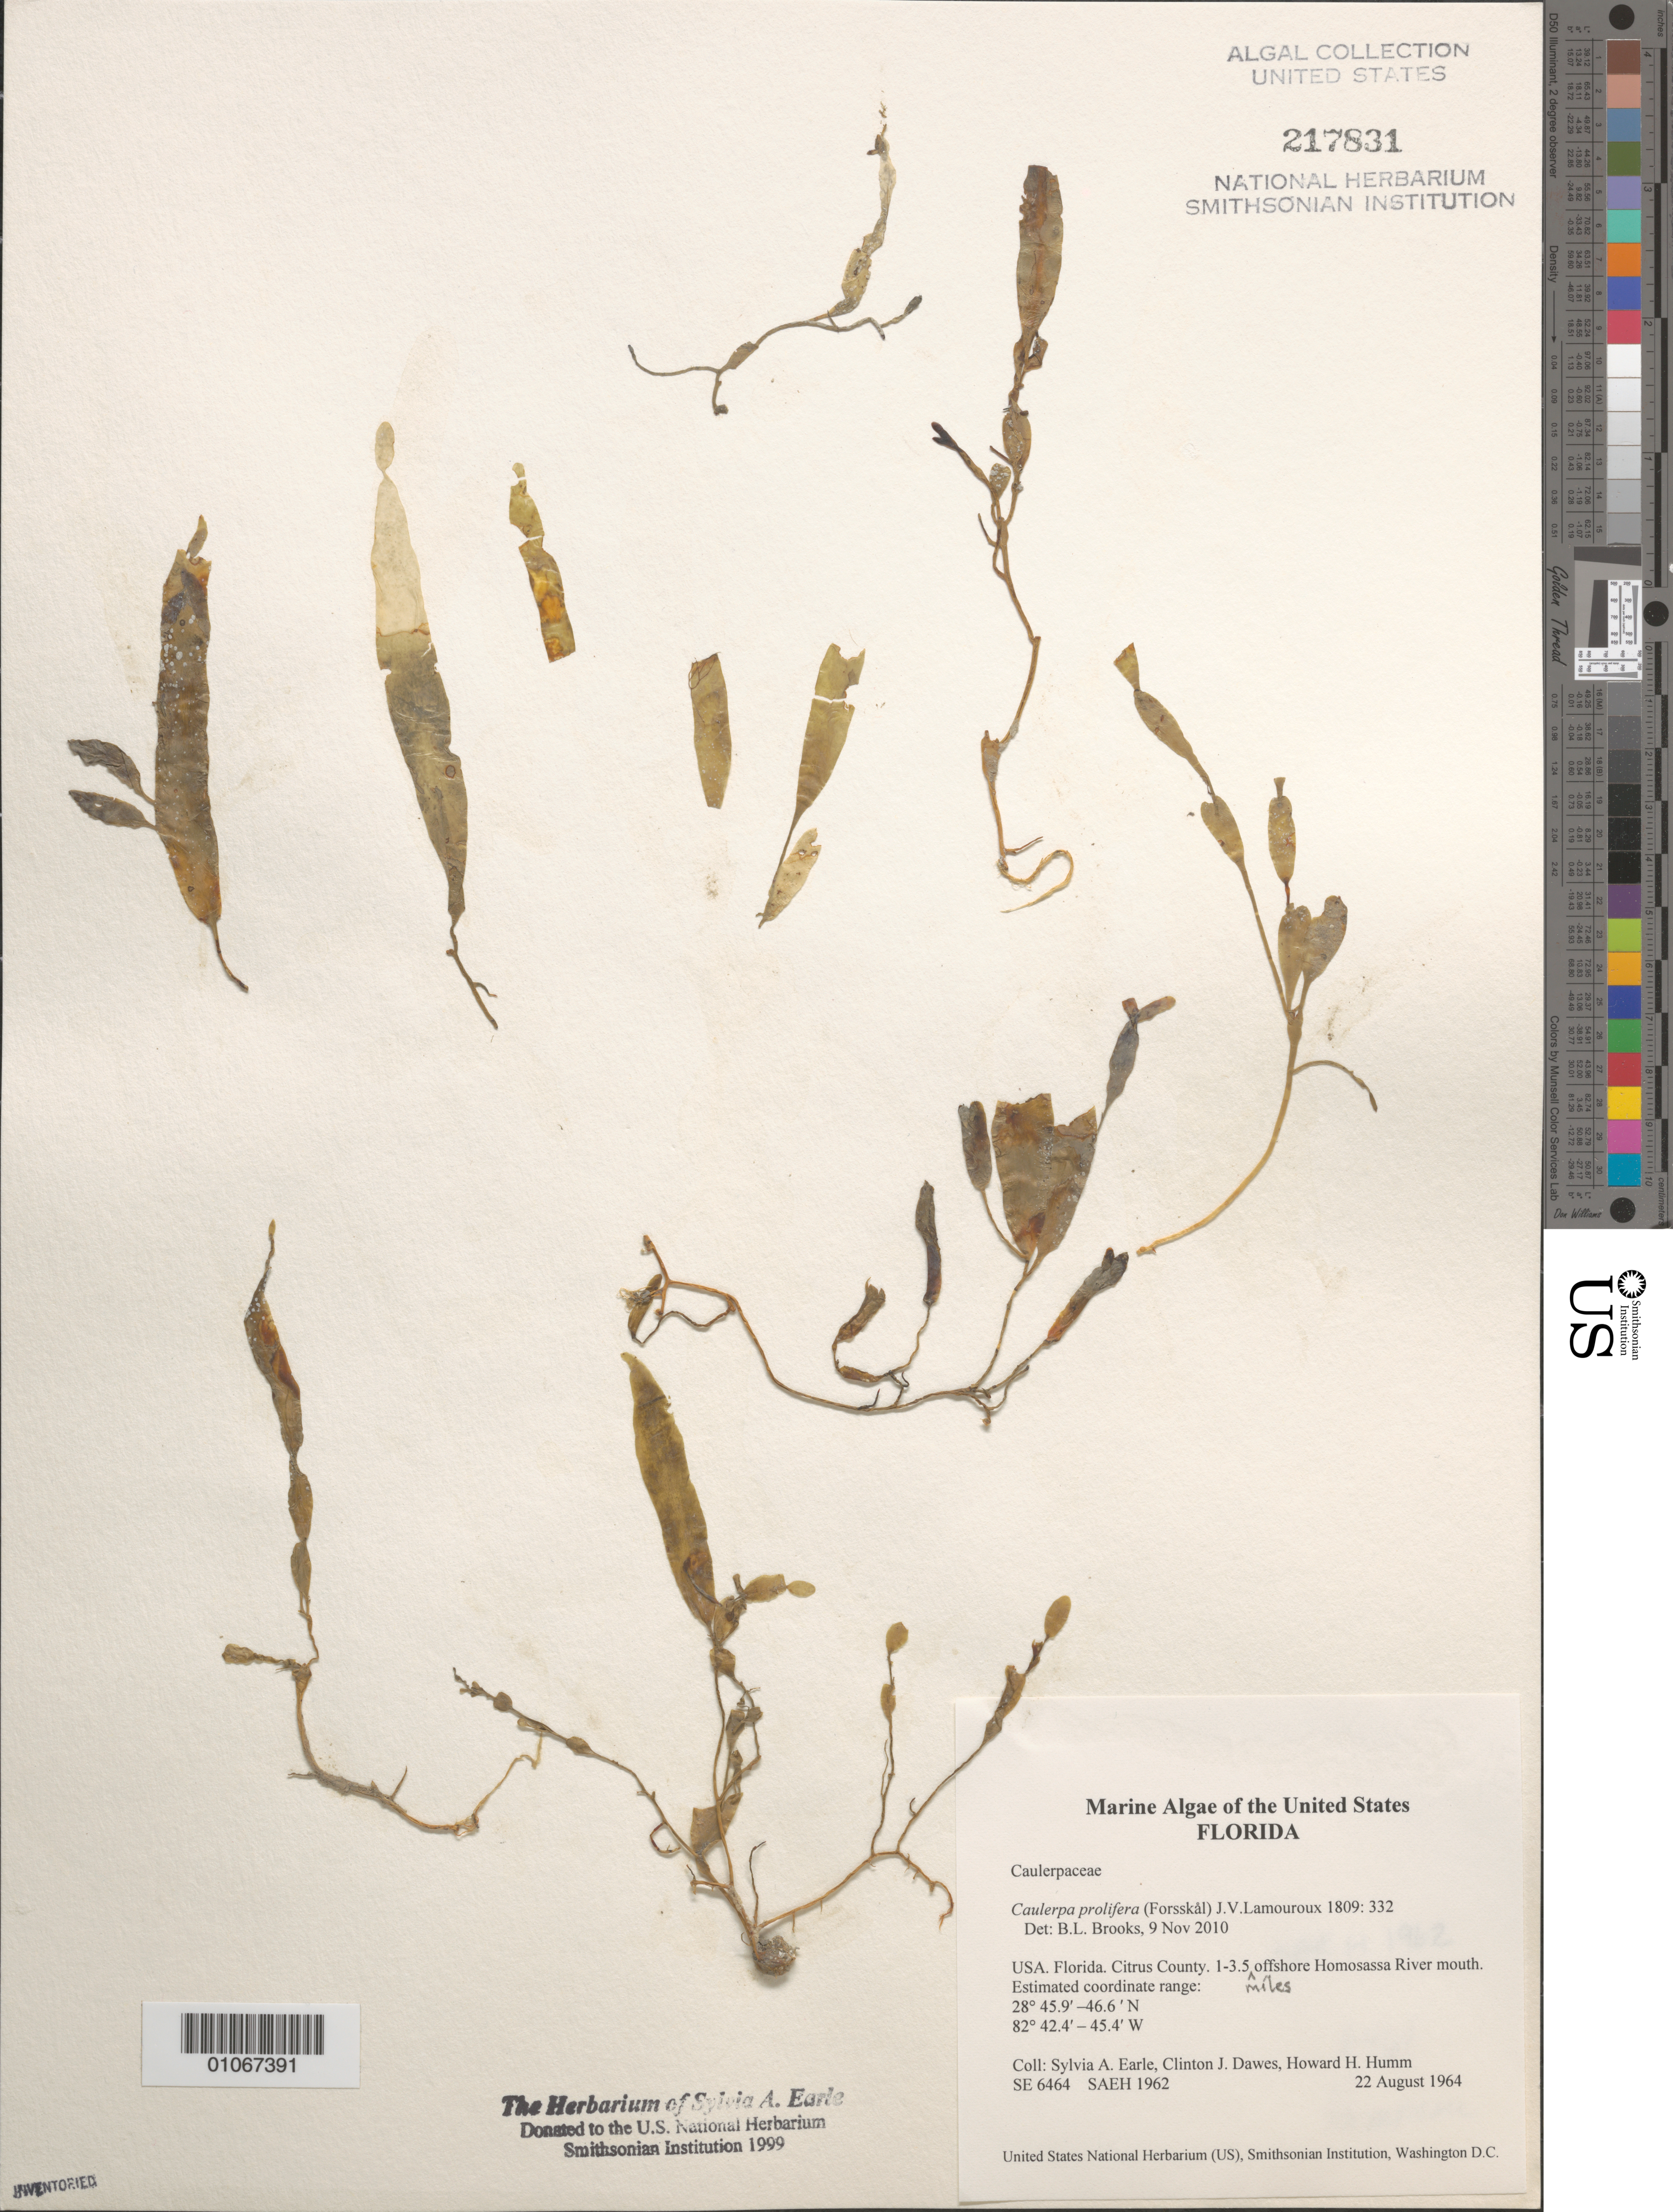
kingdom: Plantae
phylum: Chlorophyta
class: Ulvophyceae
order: Bryopsidales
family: Caulerpaceae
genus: Caulerpa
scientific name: Caulerpa prolifera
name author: (Forssk.) J.V.Lamouroux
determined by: Brooks, B. L., (BOT), Smithsonian Institution - National Museum of Natural History (UNITED STATES)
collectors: S. A. Earle, C. Dawes & H. Humm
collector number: SE 6464 & SAEH 1964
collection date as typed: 22 Aug 1964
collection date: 1964-08-22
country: United States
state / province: Florida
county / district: Citrus County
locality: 1 to 3.5 miles offshore Homosassa River mouth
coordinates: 28 45.9'N; 28 46.6'N, 82 42.4'W; 82 45.4'W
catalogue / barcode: US 217831